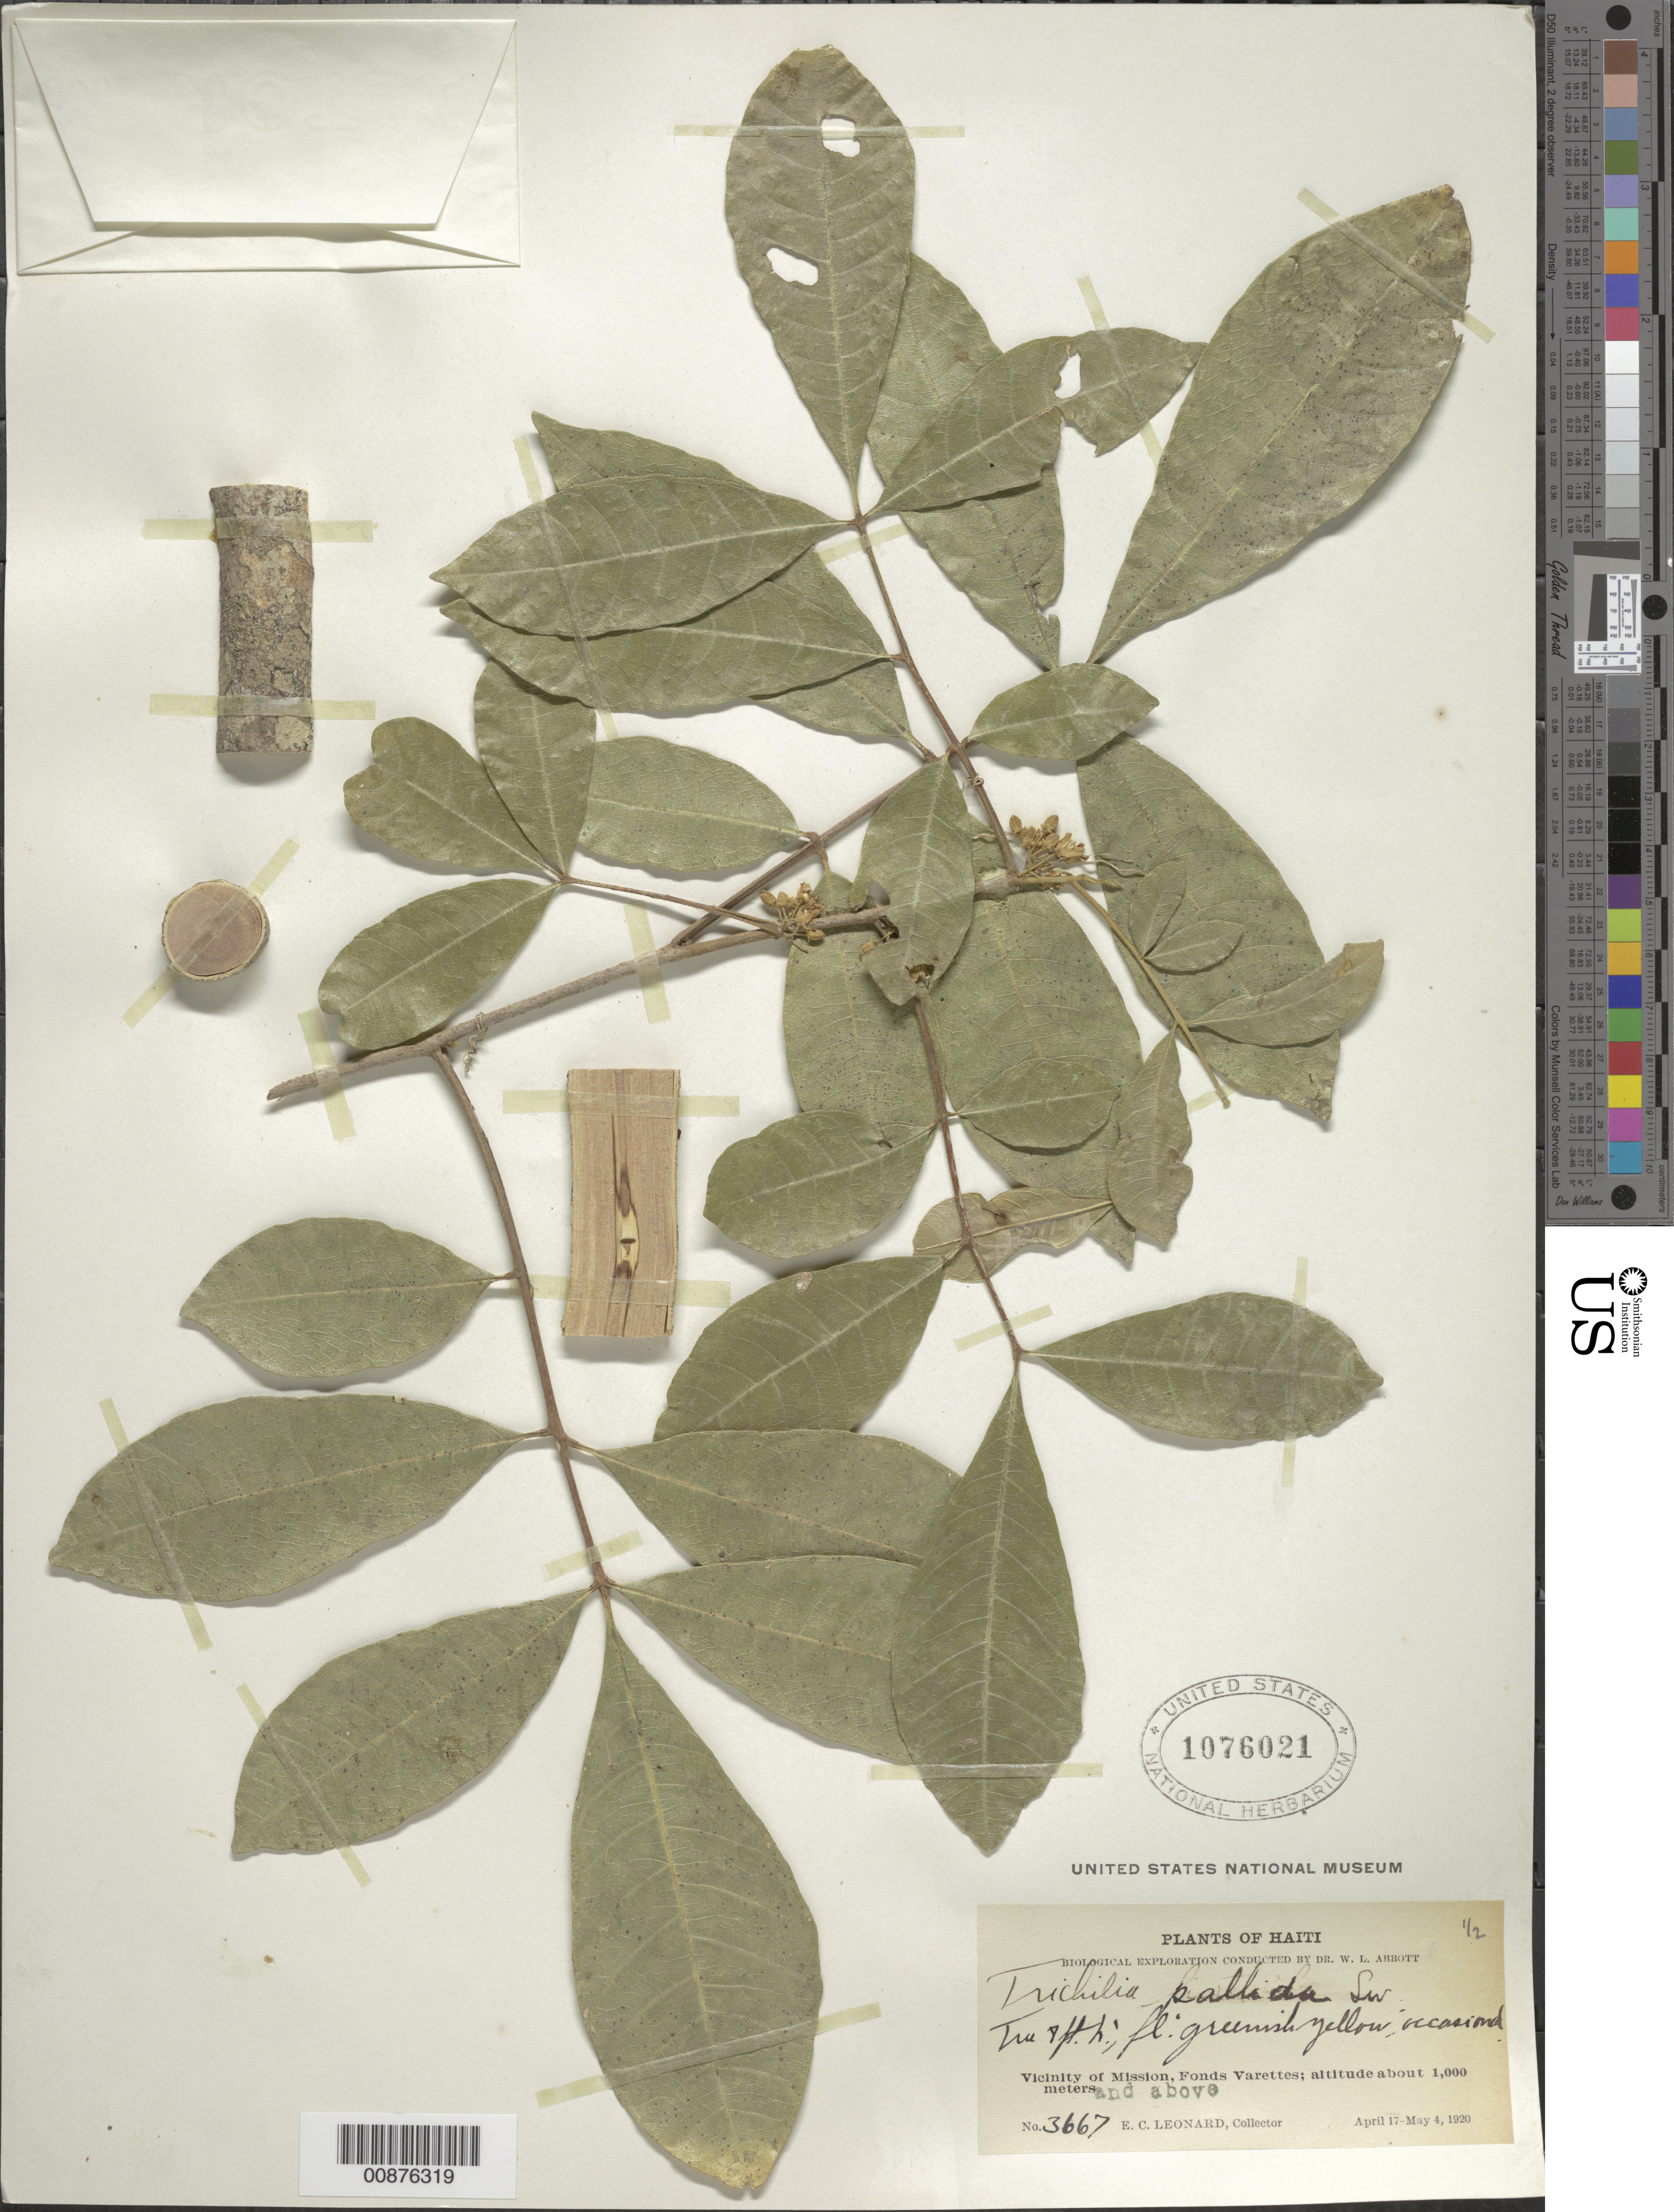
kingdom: Plantae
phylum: Tracheophyta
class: Magnoliopsida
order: Sapindales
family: Meliaceae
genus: Trichilia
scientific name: Trichilia pallida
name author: Sw.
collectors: E. C. Leonard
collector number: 3667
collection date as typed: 17 Apr 1920 to 04 May 1920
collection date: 1920-04-17/1920-05-04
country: Haiti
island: Hispaniola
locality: Vicinity of Mission, Fonds Varettes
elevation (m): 1000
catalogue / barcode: US 1076021